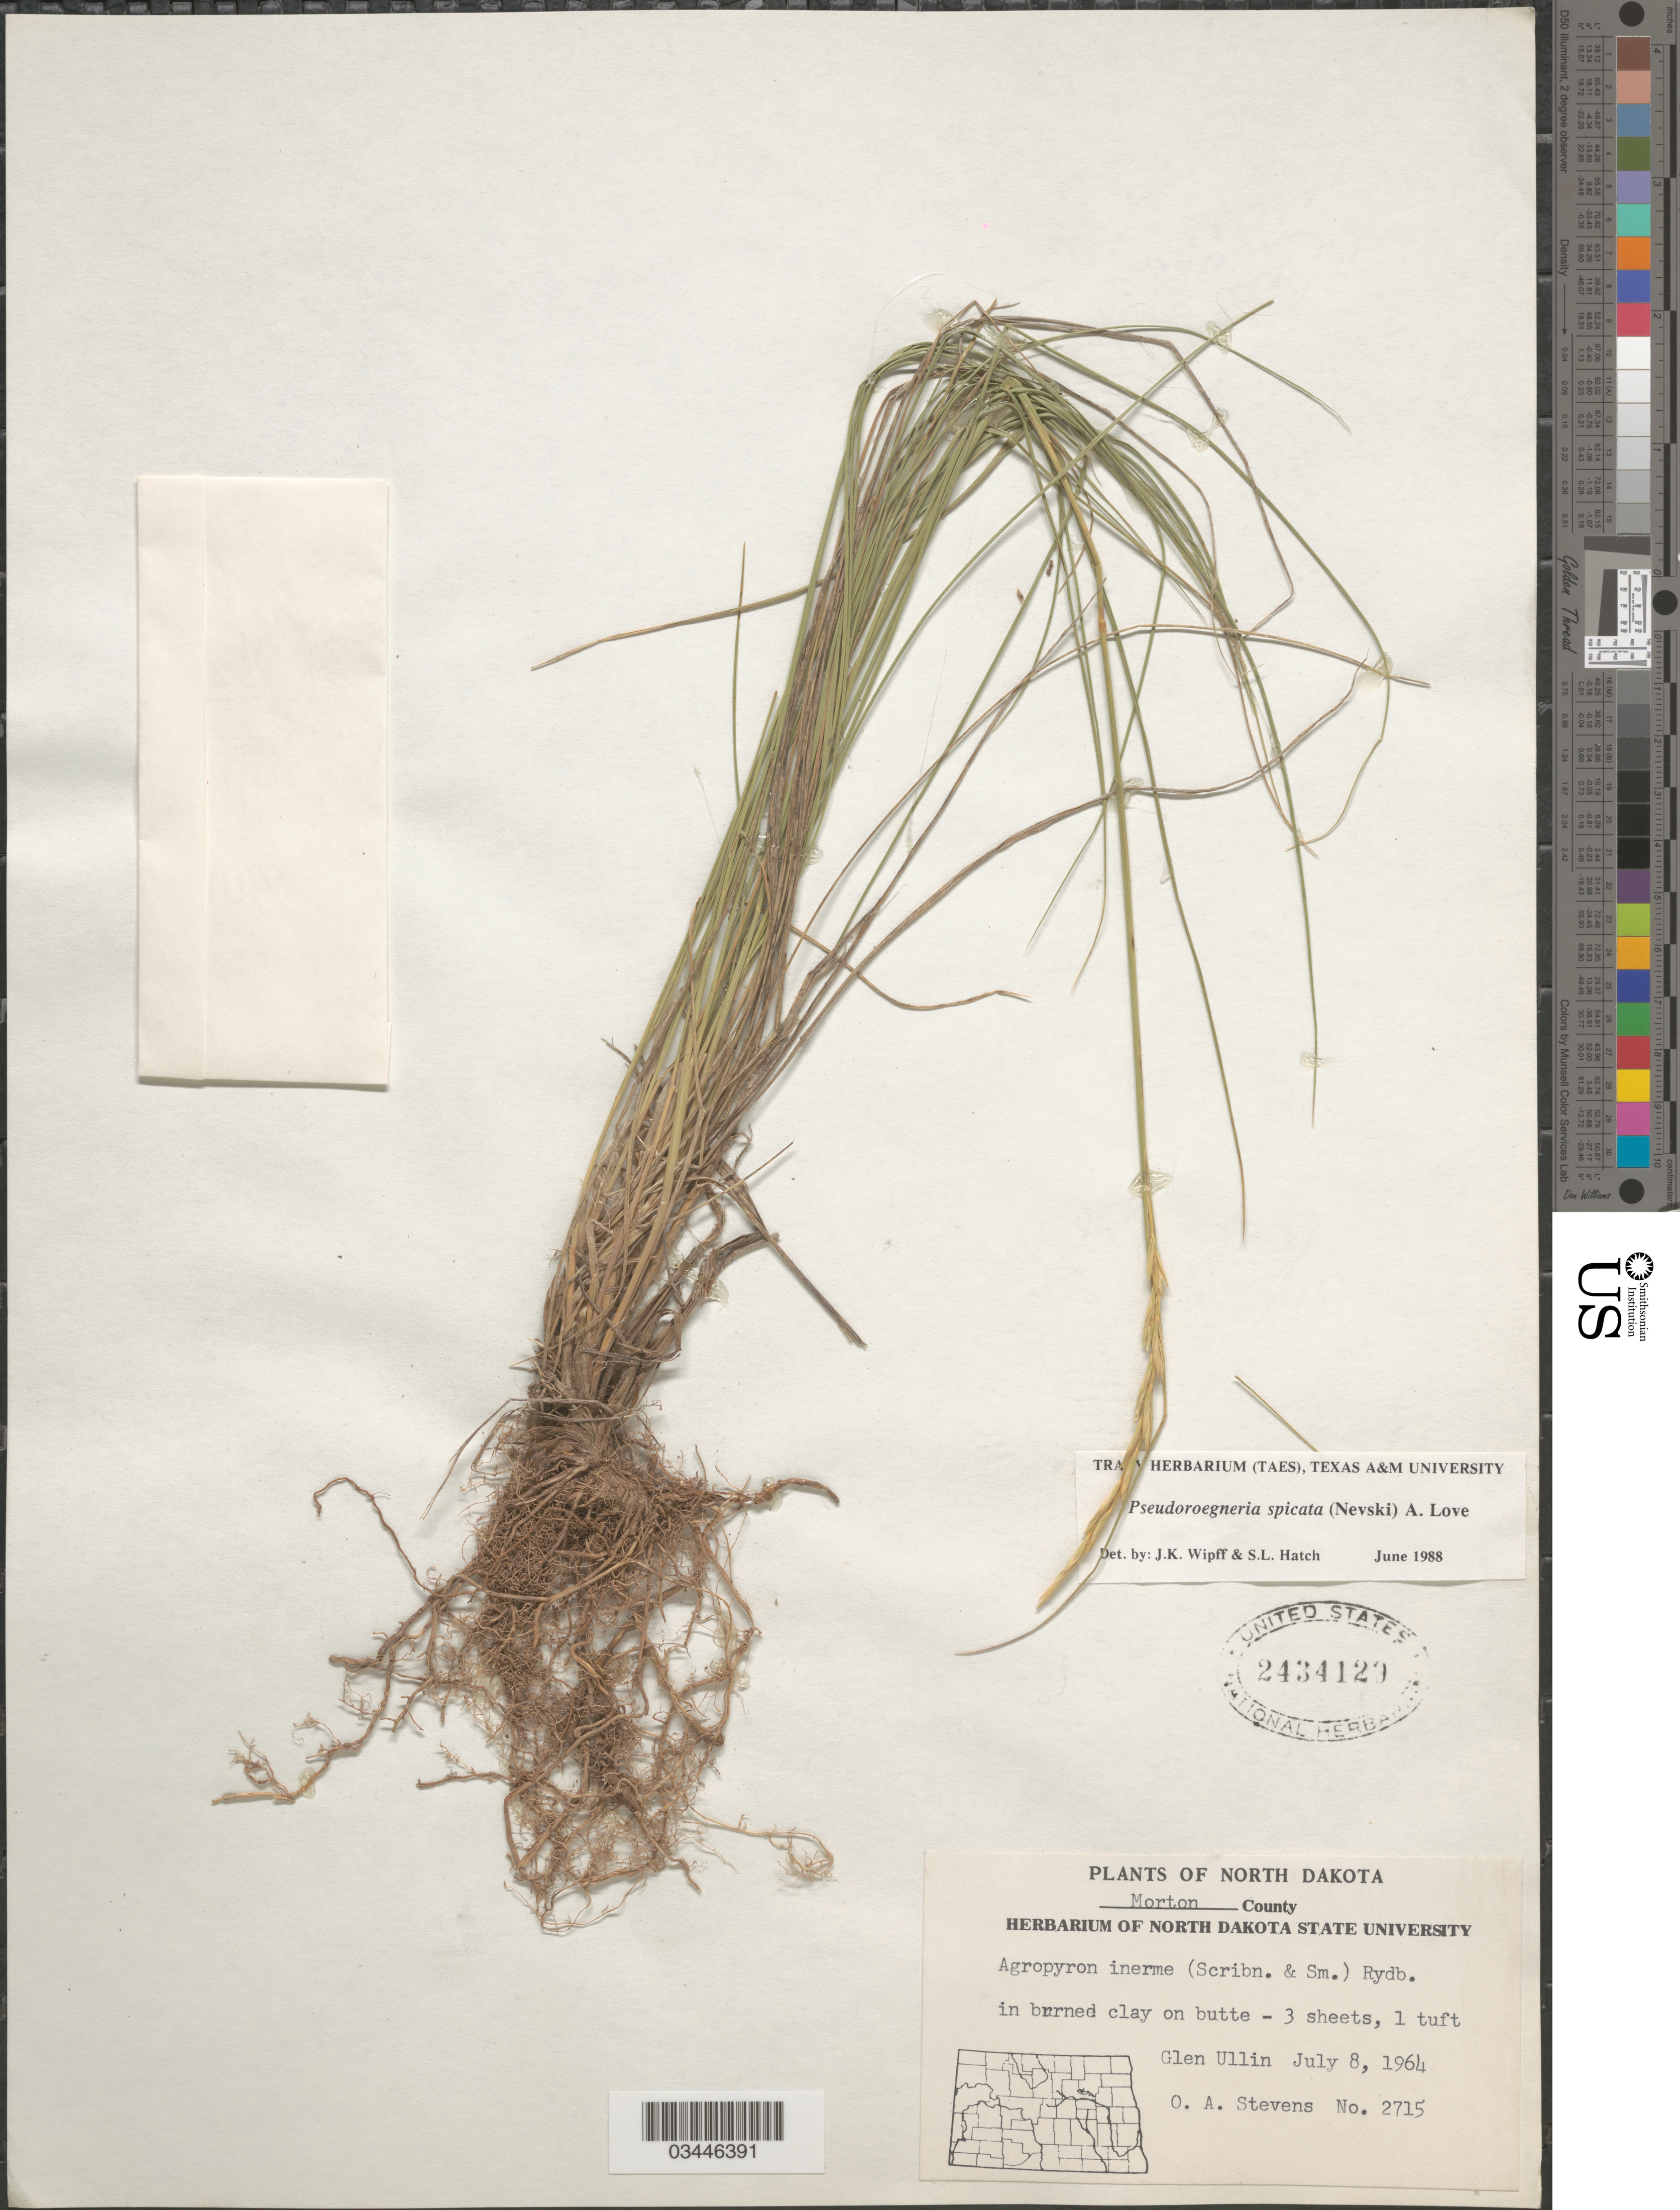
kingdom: Plantae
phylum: Tracheophyta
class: Liliopsida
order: Poales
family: Poaceae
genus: Pseudoroegneria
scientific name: Pseudoroegneria spicata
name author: (Pursh) Á. Löve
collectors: O. A. Stevens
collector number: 2715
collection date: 1964-07-08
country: United States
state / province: North Dakota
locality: Morton County. In burned clay on butte - 3 sheets, 1 tuft. Glen Ullin.